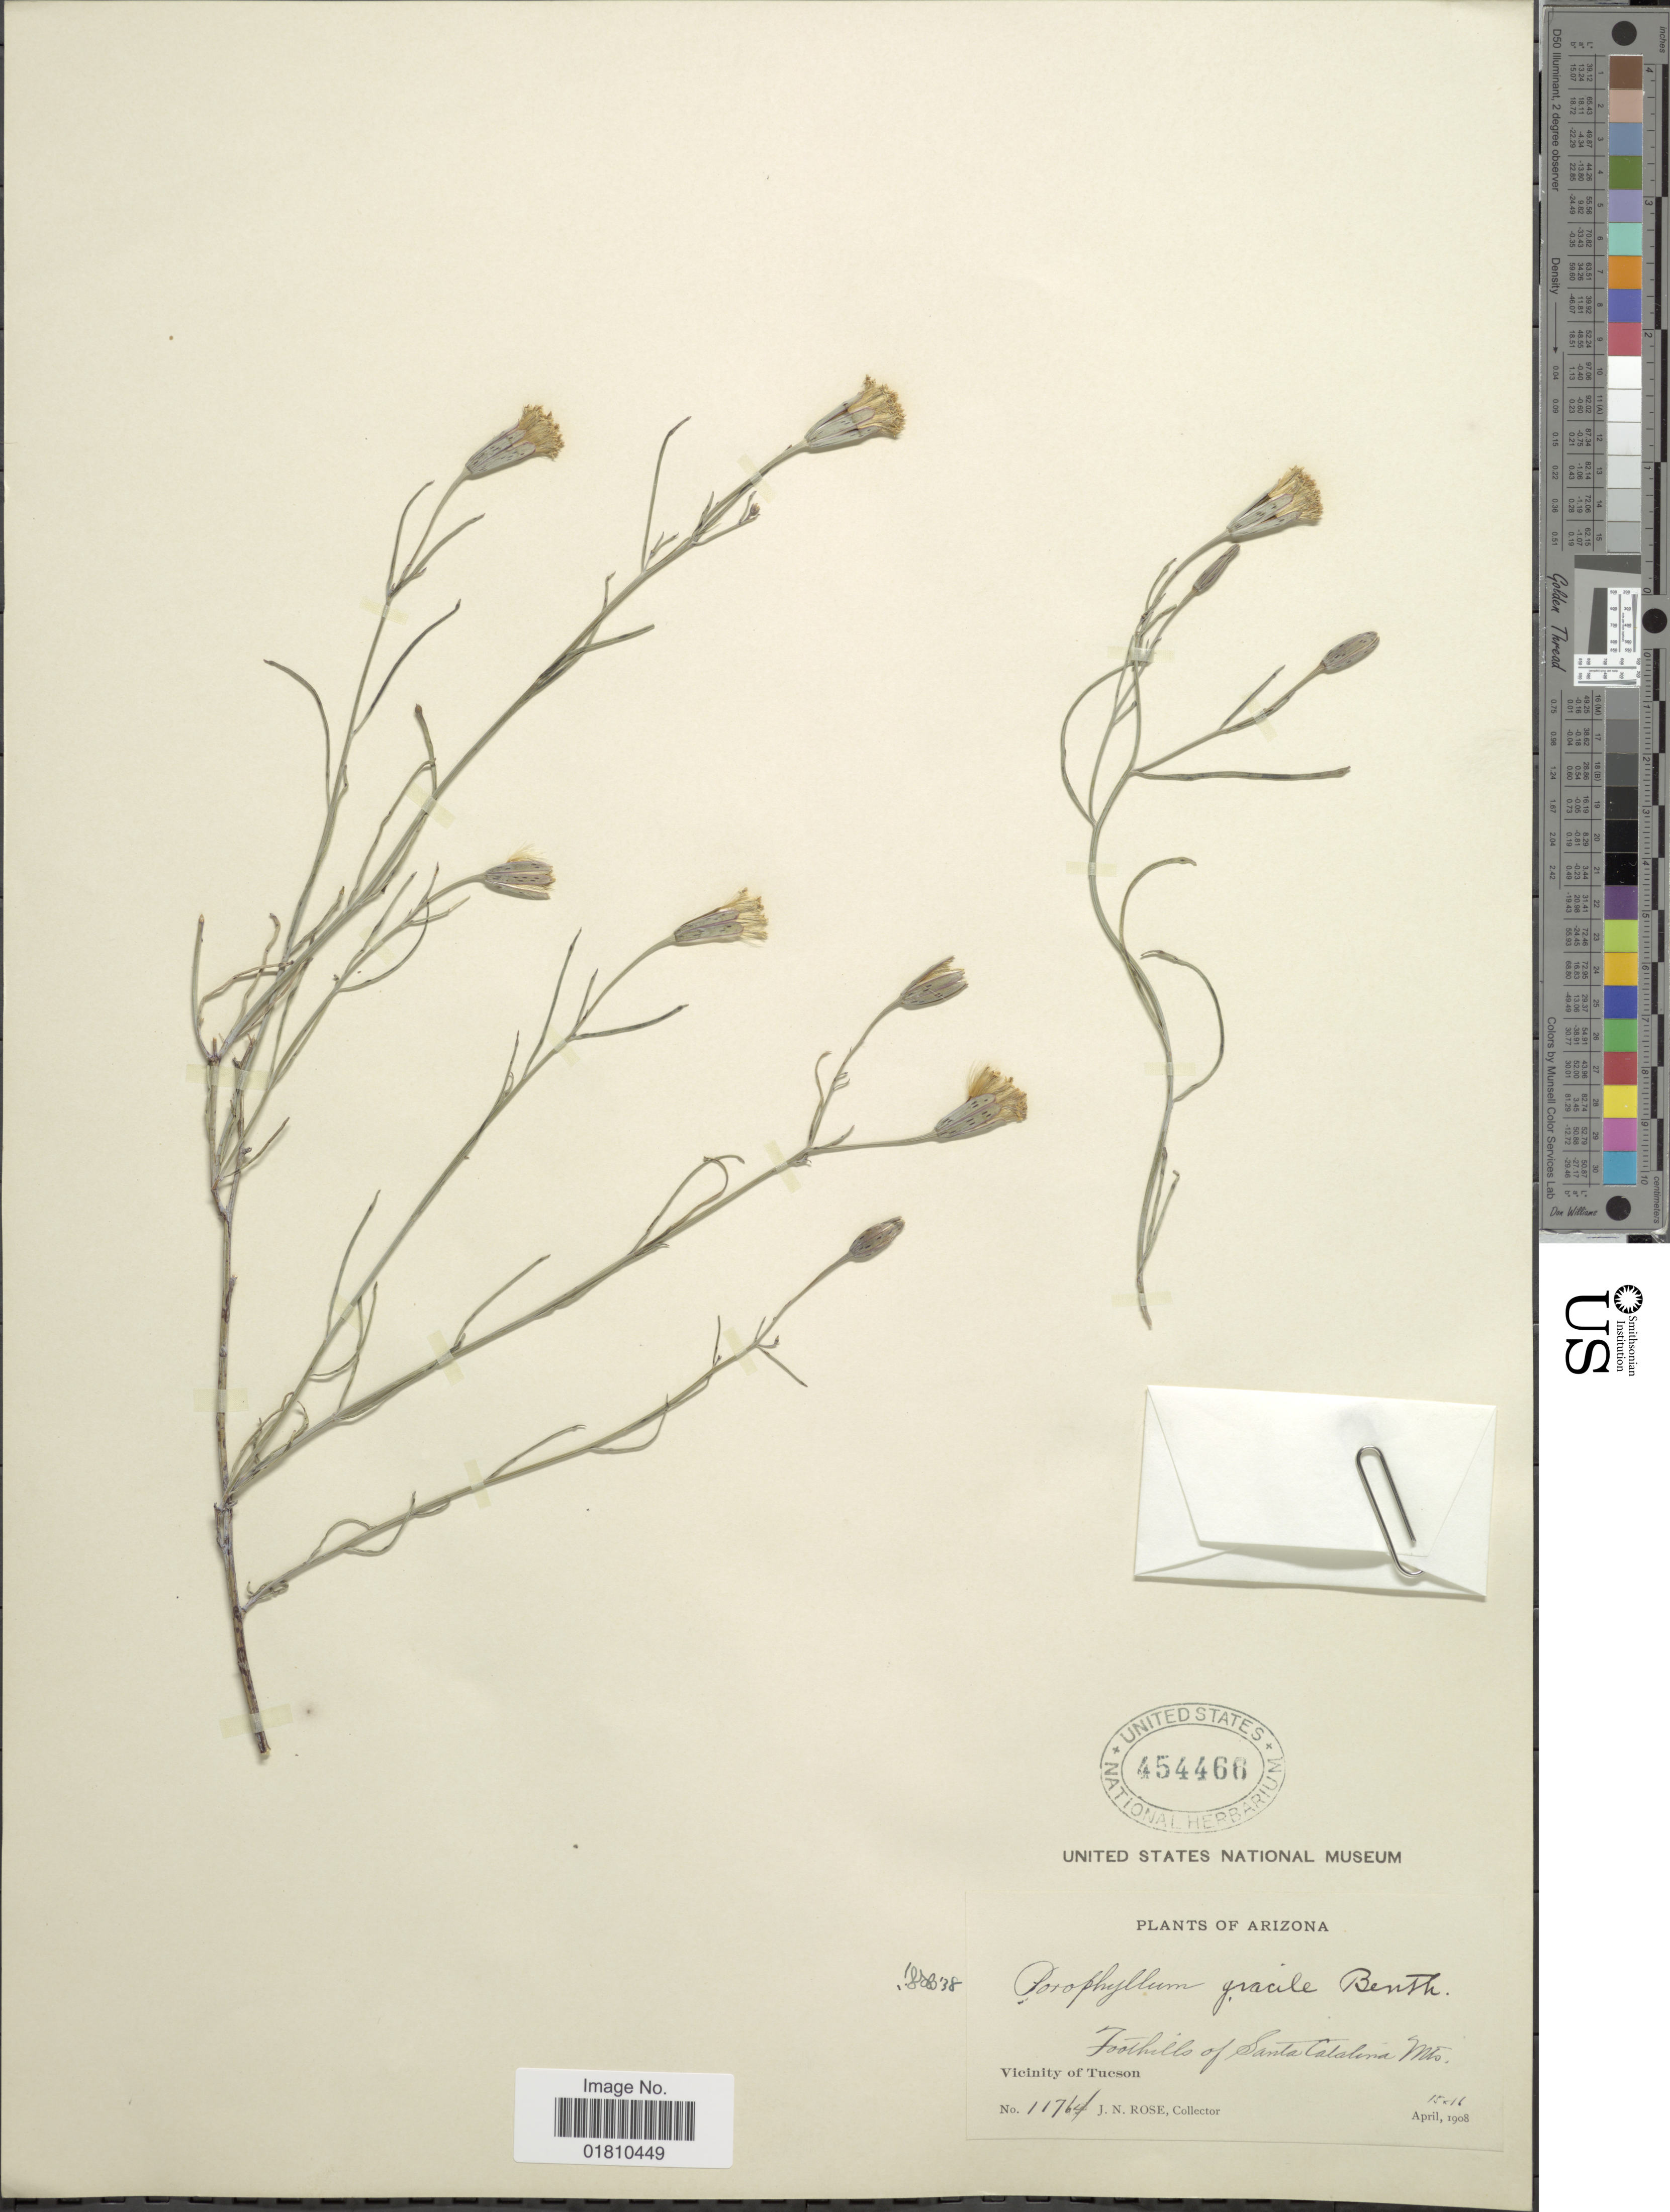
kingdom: Plantae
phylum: Tracheophyta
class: Magnoliopsida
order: Asterales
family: Asteraceae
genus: Porophyllum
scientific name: Porophyllum gracile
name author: Benth.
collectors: J. N. Rose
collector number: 11764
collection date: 1908-04-15/1908-04-16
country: United States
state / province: Arizona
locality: Foothills of Santa Catalina Mts., vicinity of Tucson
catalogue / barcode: US 454466